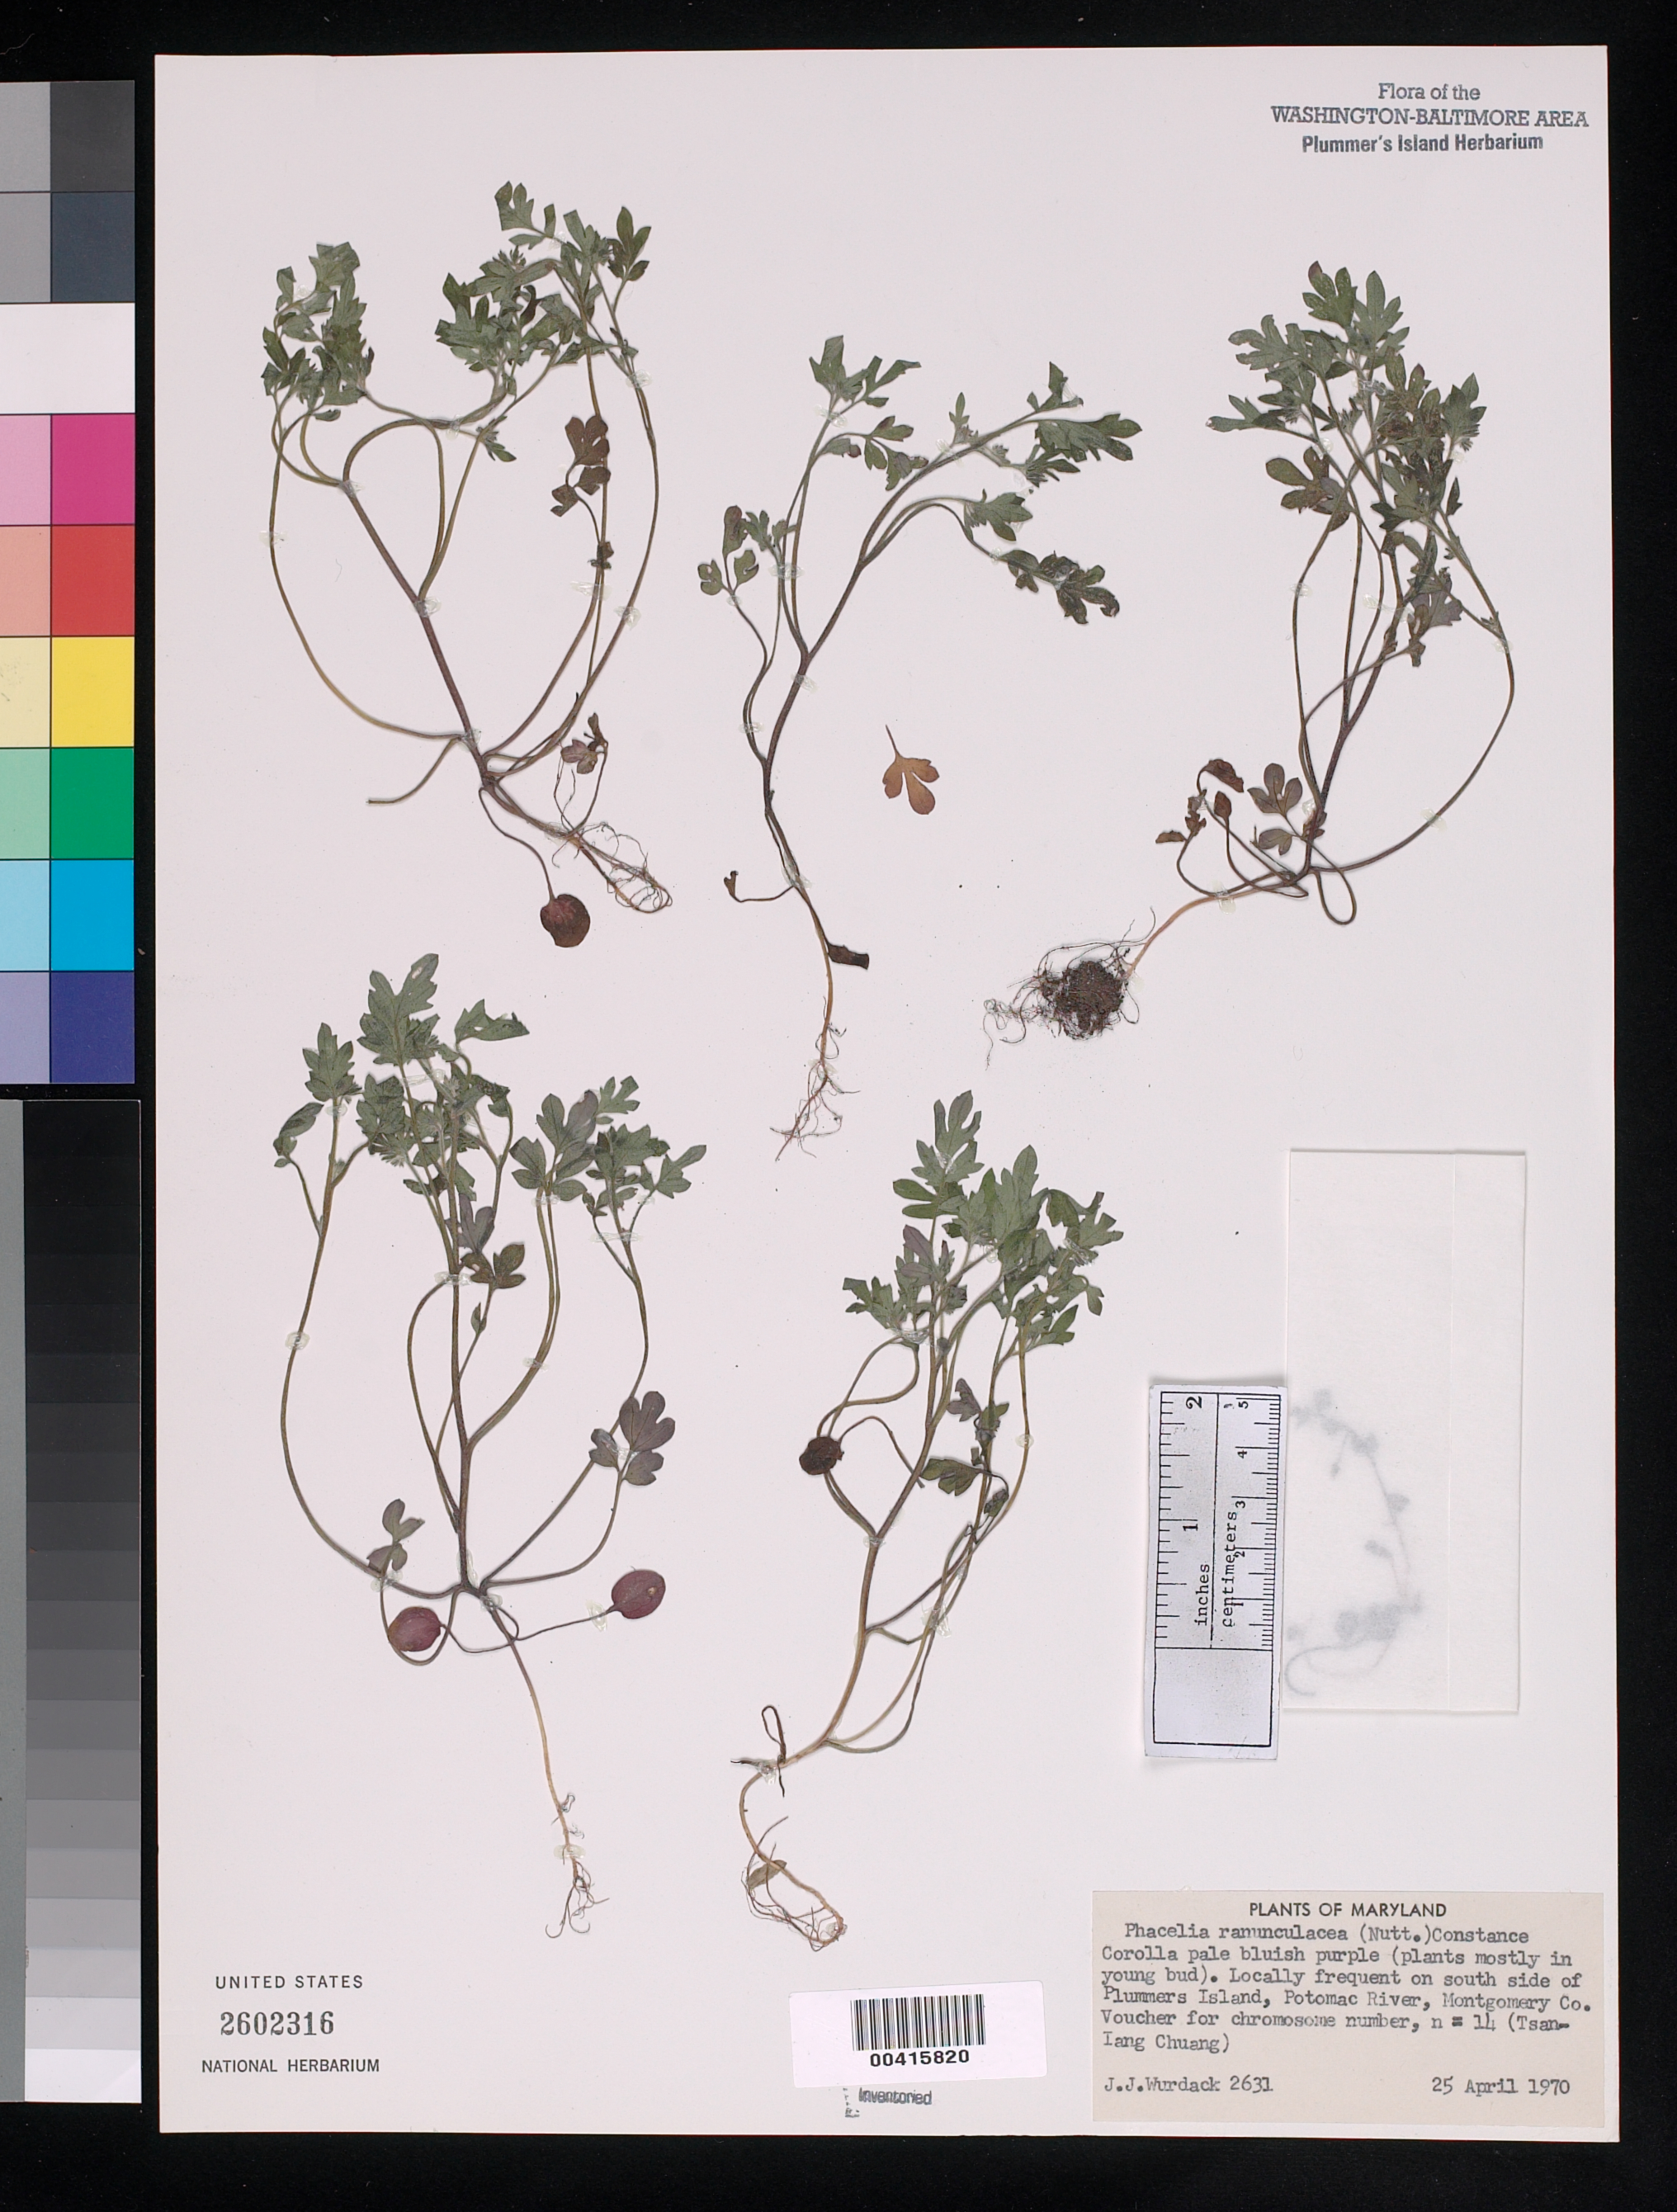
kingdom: Plantae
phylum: Tracheophyta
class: Magnoliopsida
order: Boraginales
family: Hydrophyllaceae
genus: Phacelia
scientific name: Phacelia ranunculacea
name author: (Nutt.) Constance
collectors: J. J. Wurdack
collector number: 2631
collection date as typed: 25 Apr 1970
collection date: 1970-04-25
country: United States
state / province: Maryland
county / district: Montgomery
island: Plummers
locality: Plummer's Island; south side C. & O. Canal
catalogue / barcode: US 2602316